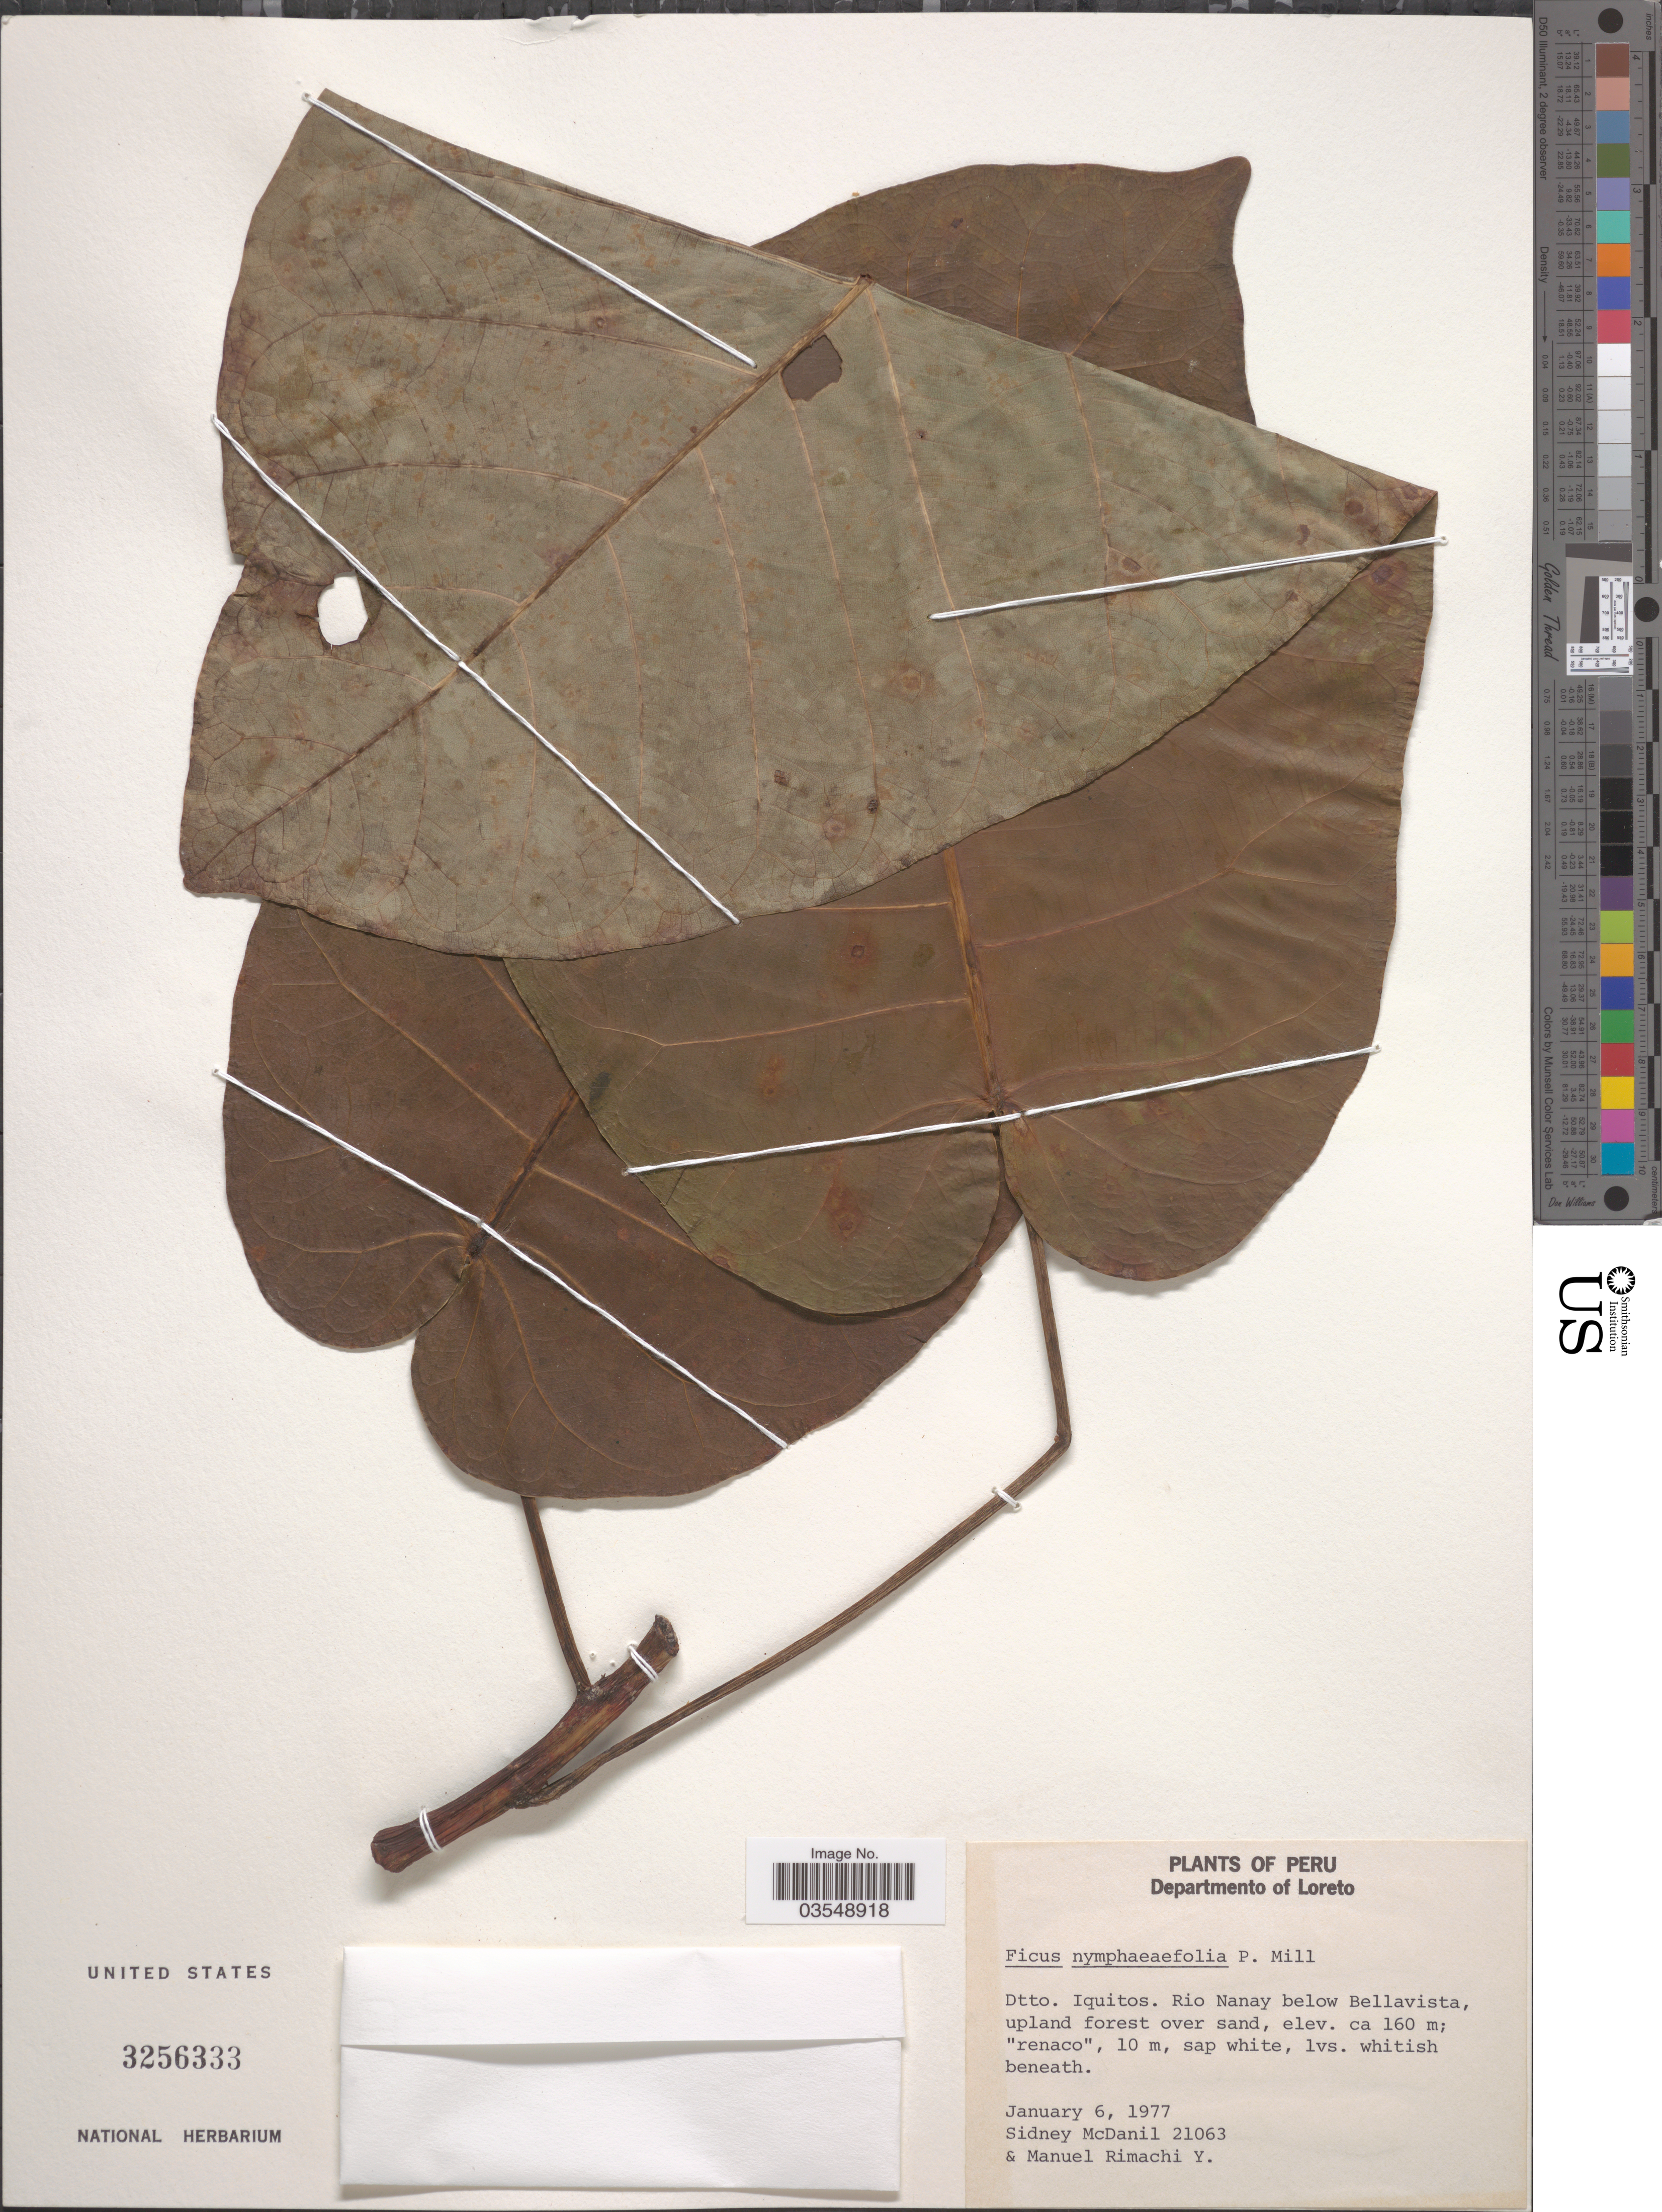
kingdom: Plantae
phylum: Tracheophyta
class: Magnoliopsida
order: Rosales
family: Moraceae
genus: Ficus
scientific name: Ficus nymphaeifolia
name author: Mill.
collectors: S. McDaniel & M. Rimachi Y.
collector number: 21063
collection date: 1977-01-06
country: Peru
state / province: Loreto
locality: Departmento of Loreto. Dtto. Iquitos. Rio Nanay below Bellavista, upland forest over sand.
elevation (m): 160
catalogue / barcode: US 3256333